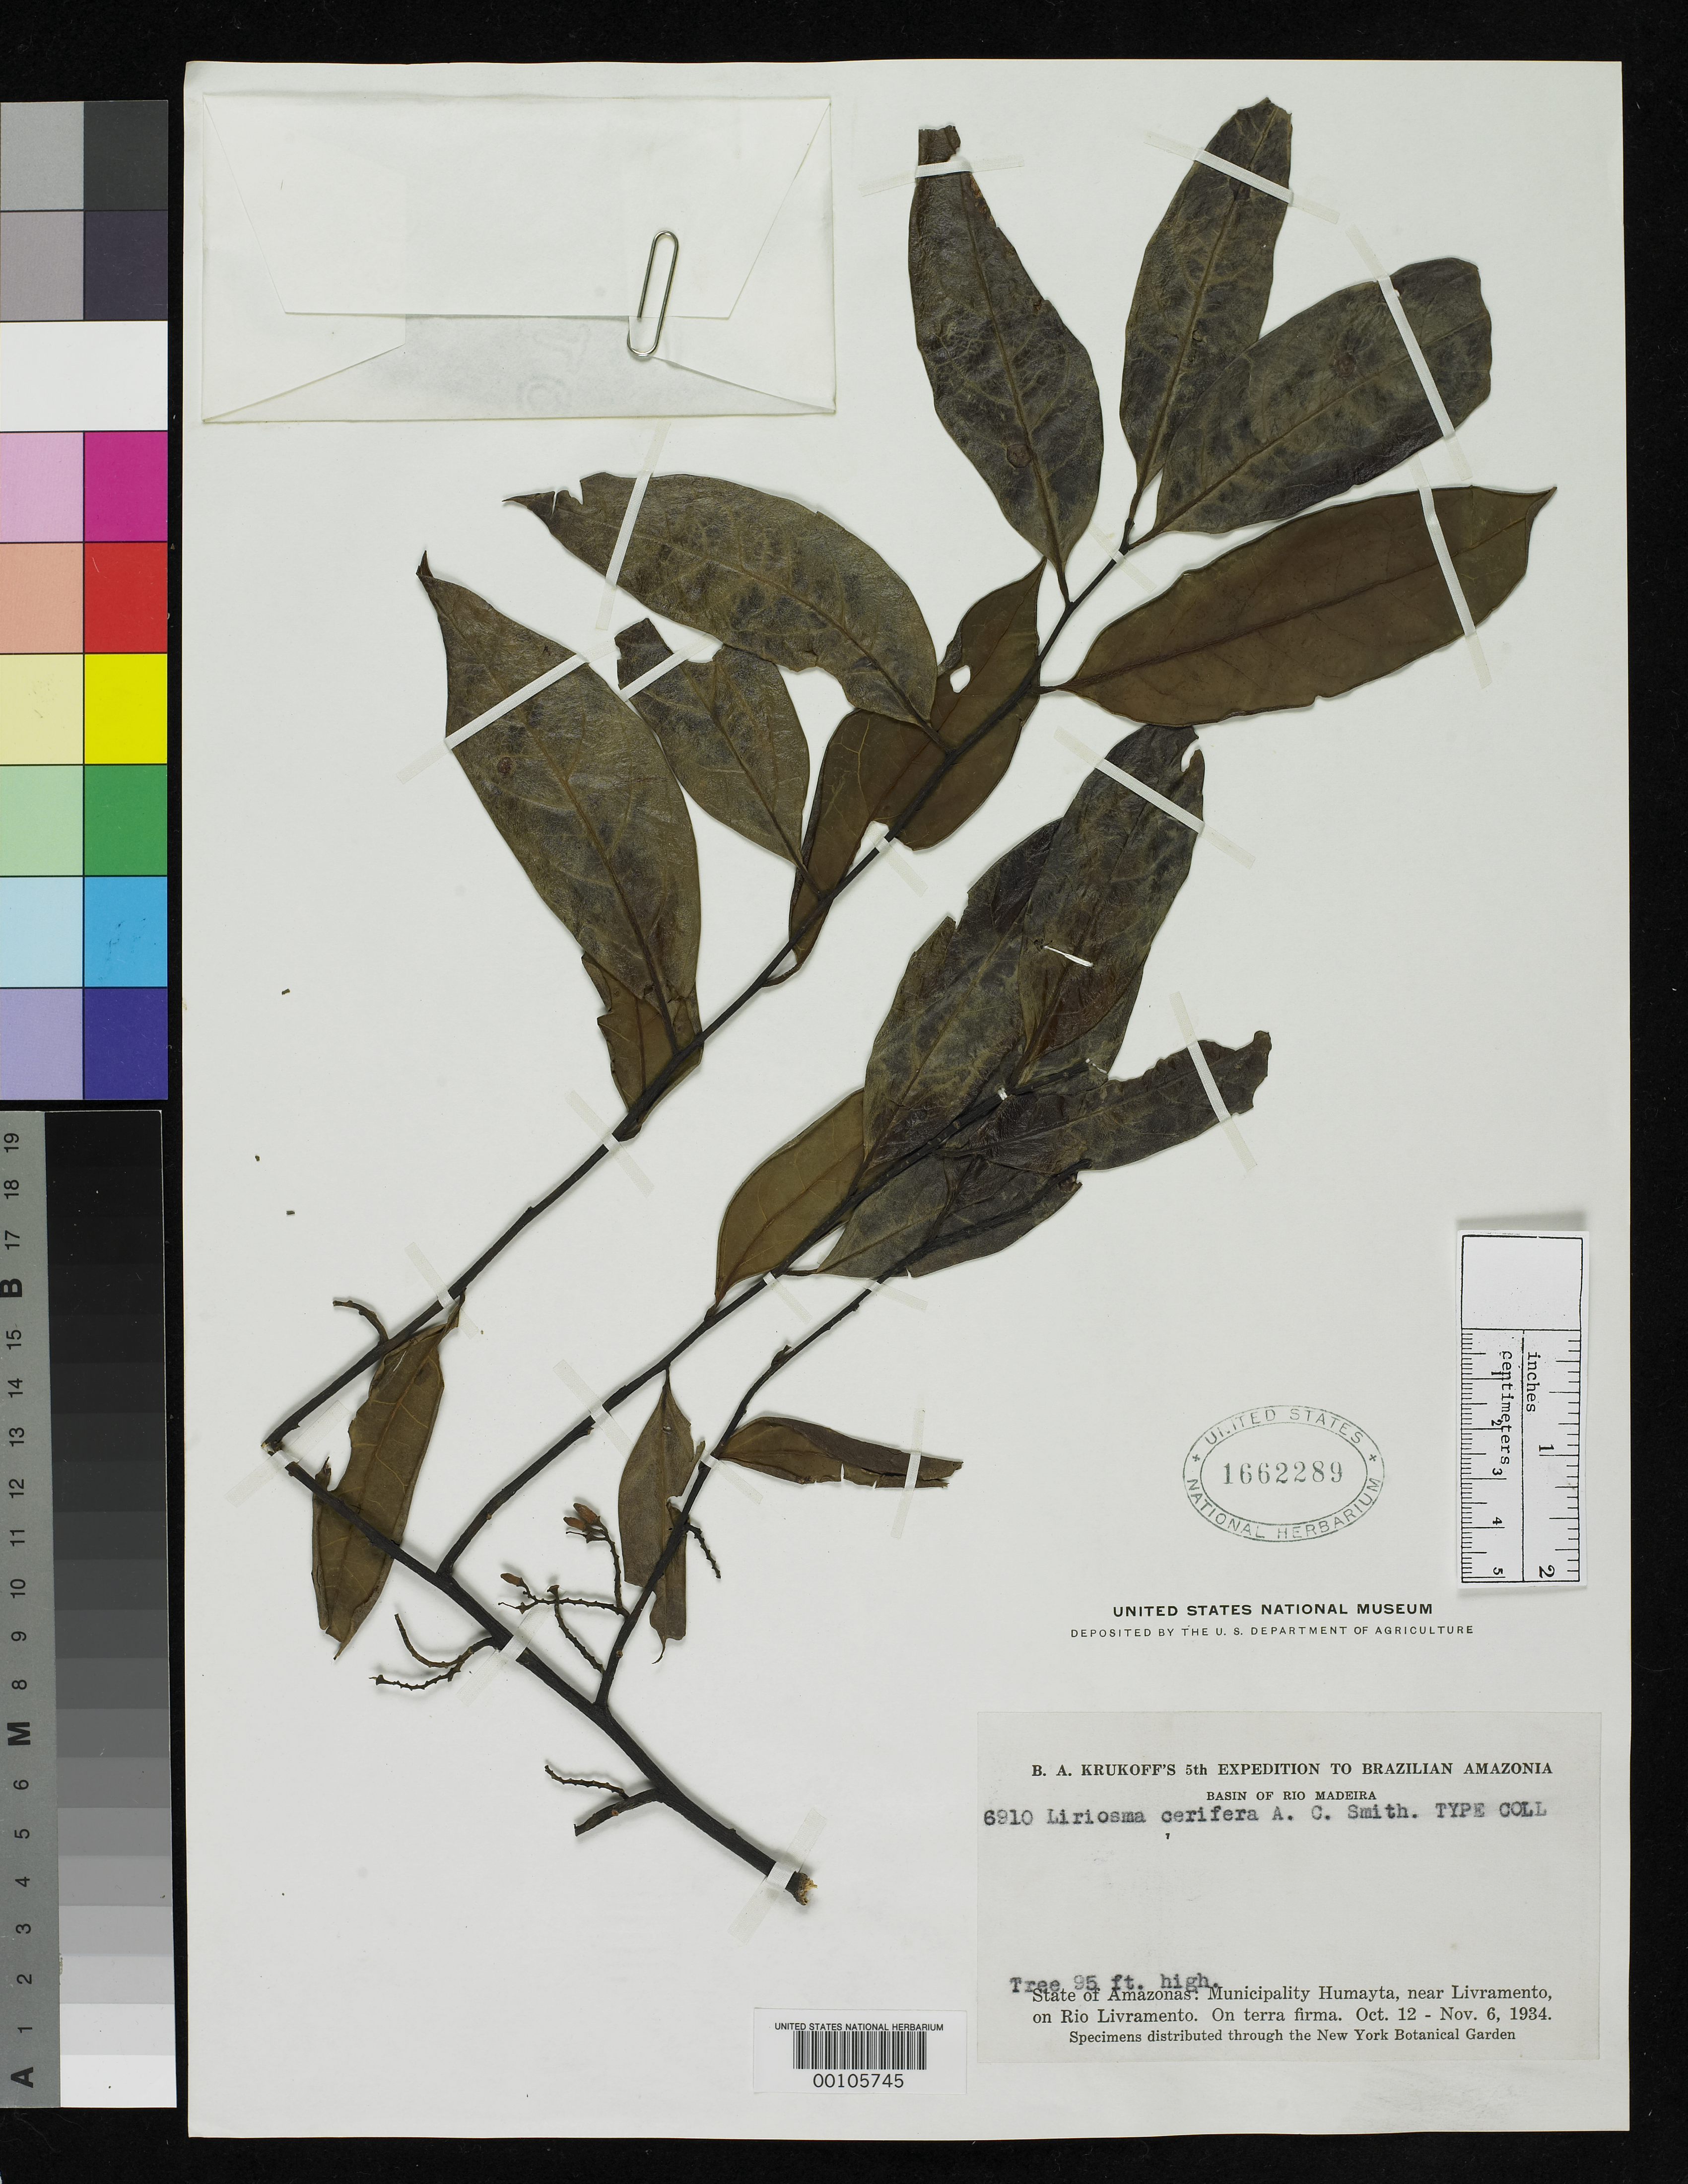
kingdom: Plantae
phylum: Tracheophyta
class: Magnoliopsida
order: Santalales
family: Olacaceae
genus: Liriosma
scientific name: Liriosma cerifera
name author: A.C. Sm.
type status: Isotype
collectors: B. A. Krukoff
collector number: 6910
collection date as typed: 12 Oct 1934 to 06 Nov 1934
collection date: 1934-10-12/1934-11-06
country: Brazil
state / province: Amazonas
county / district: Humaitá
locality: Near Livramento, Rio Livramento. Basin of Rio Madeira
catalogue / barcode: US 1662289